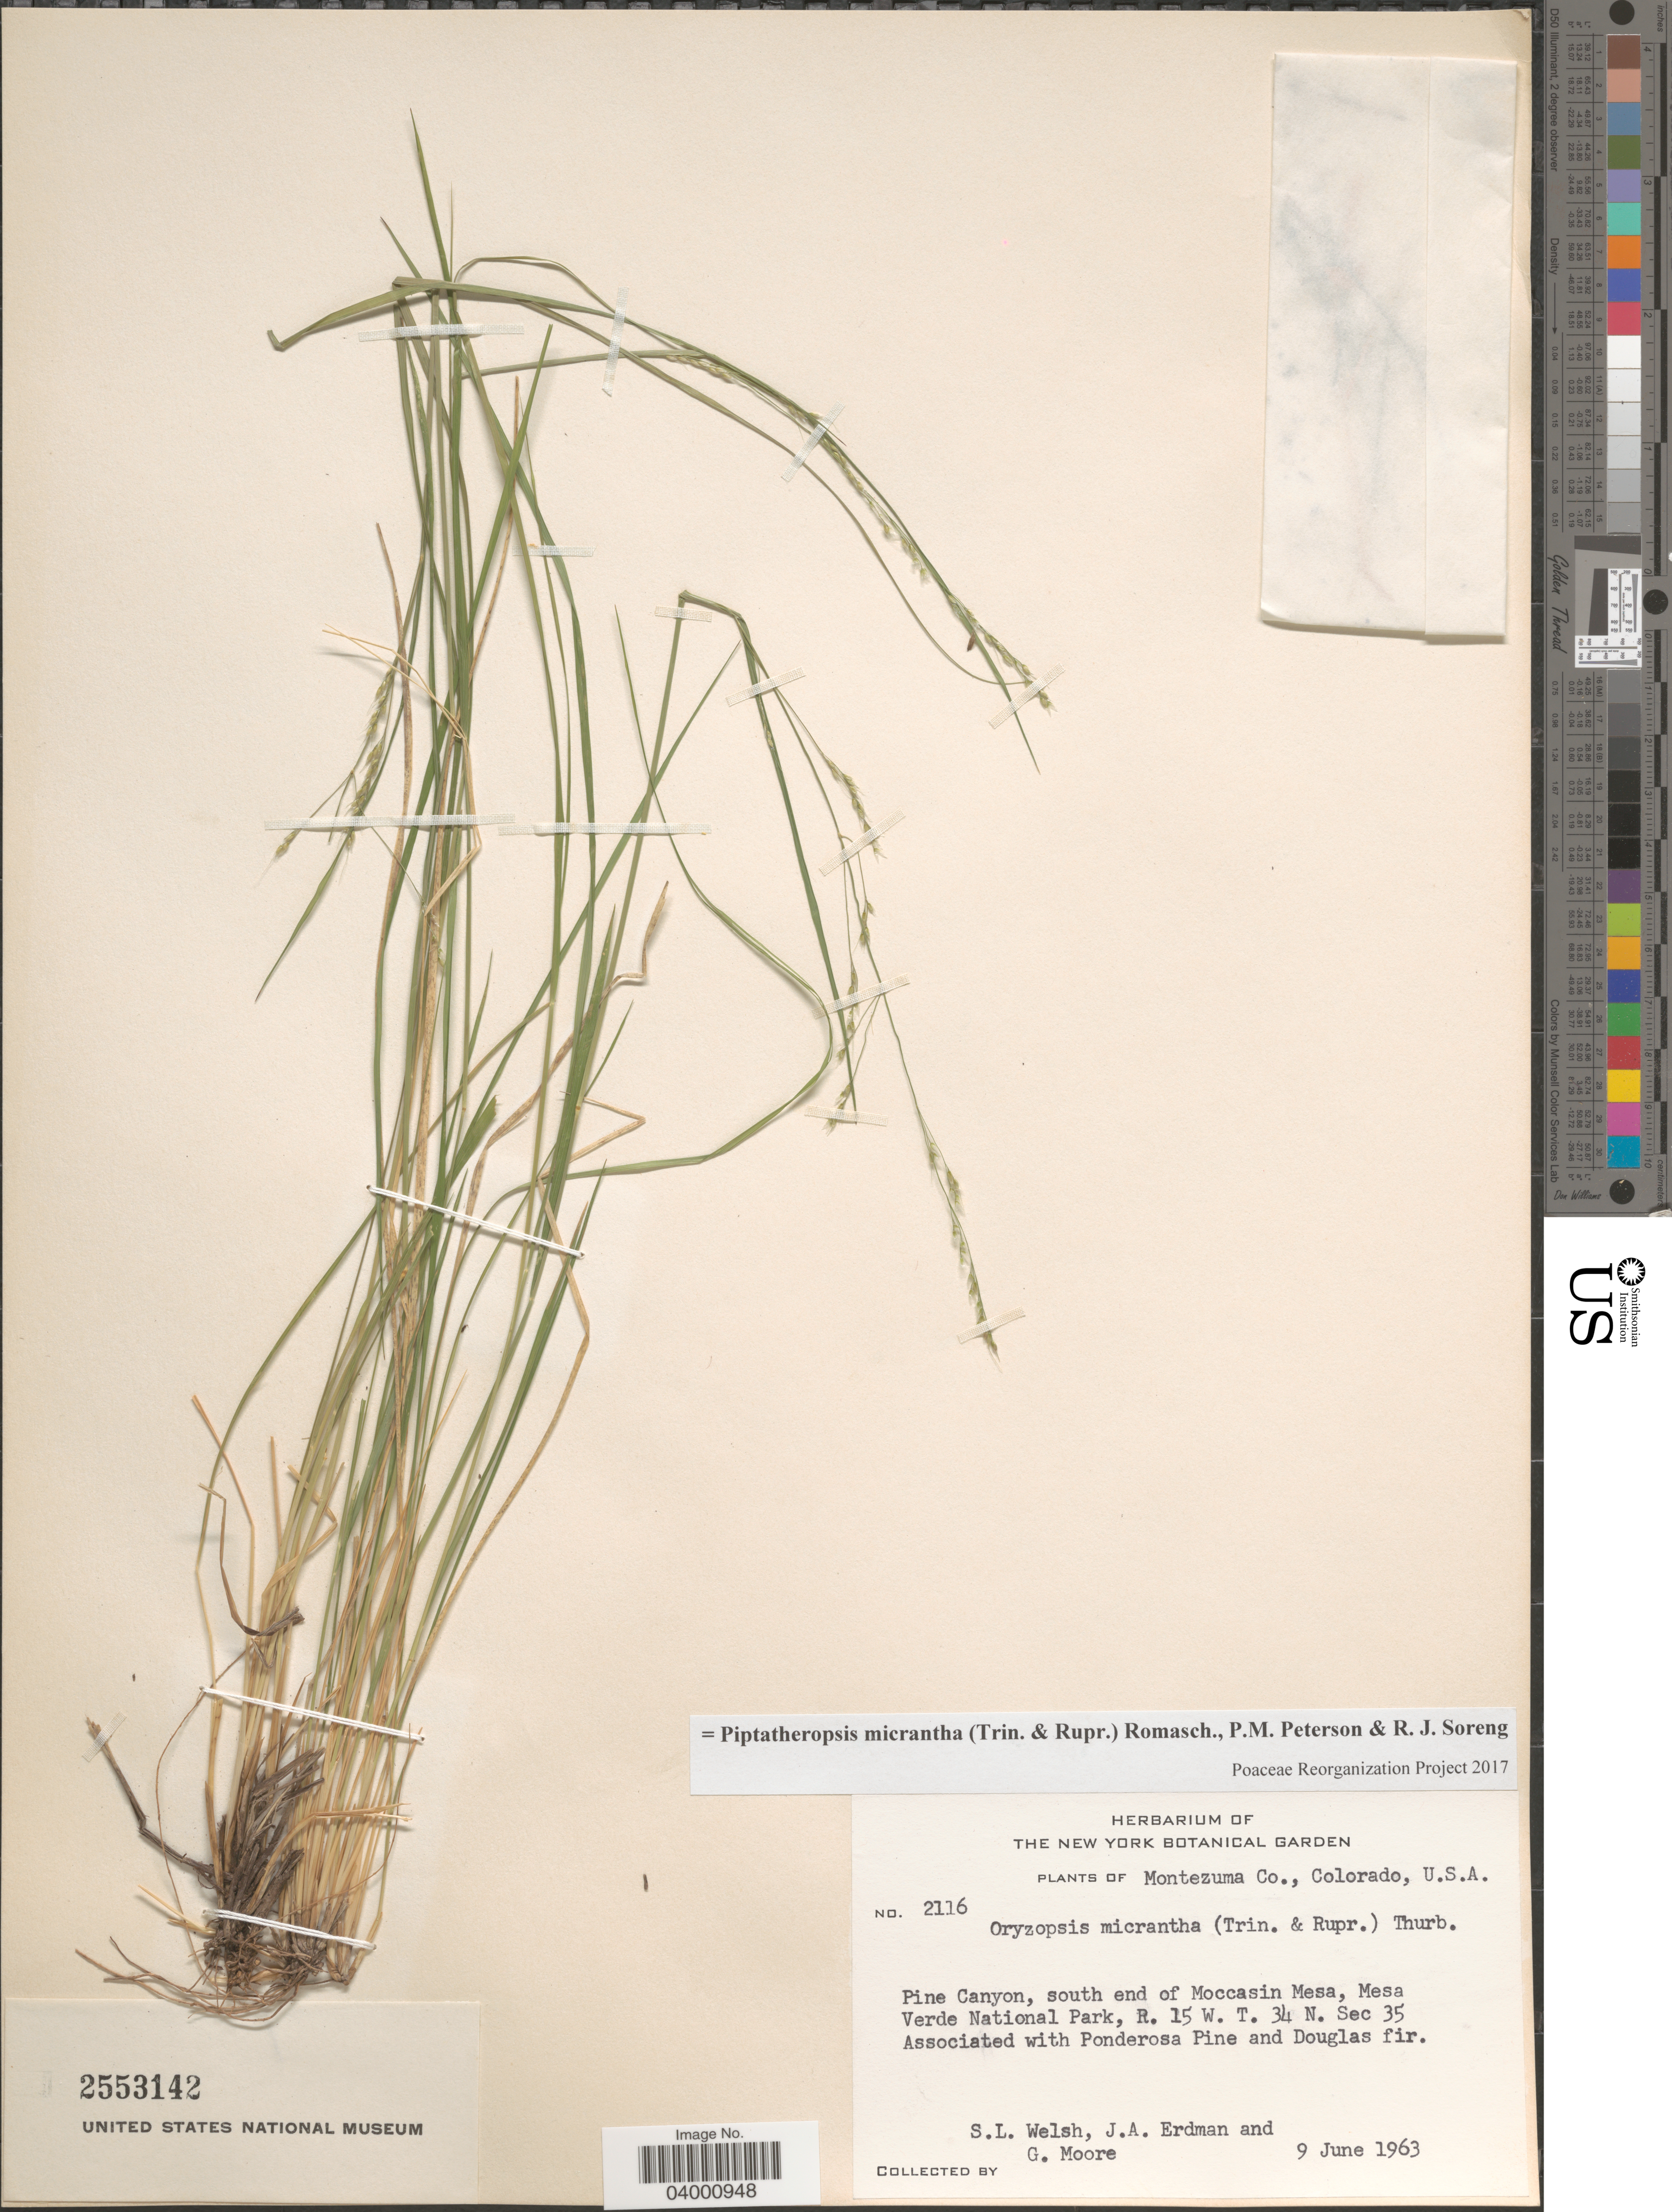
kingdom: Plantae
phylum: Tracheophyta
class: Liliopsida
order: Poales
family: Poaceae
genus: Piptatheropsis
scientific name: Piptatheropsis micrantha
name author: (Trin. & Rupr.) Romasch.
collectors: S. Welsh, J. Erdman & G. Moore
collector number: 2116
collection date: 1963-06-09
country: United States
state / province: Colorado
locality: Montezuma Co. Pine Canyon, south end of Moccasin Mesa, Mesa Verde National Park, R. 15 W. T. 34 N. Sec 35.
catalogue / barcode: US 2553142